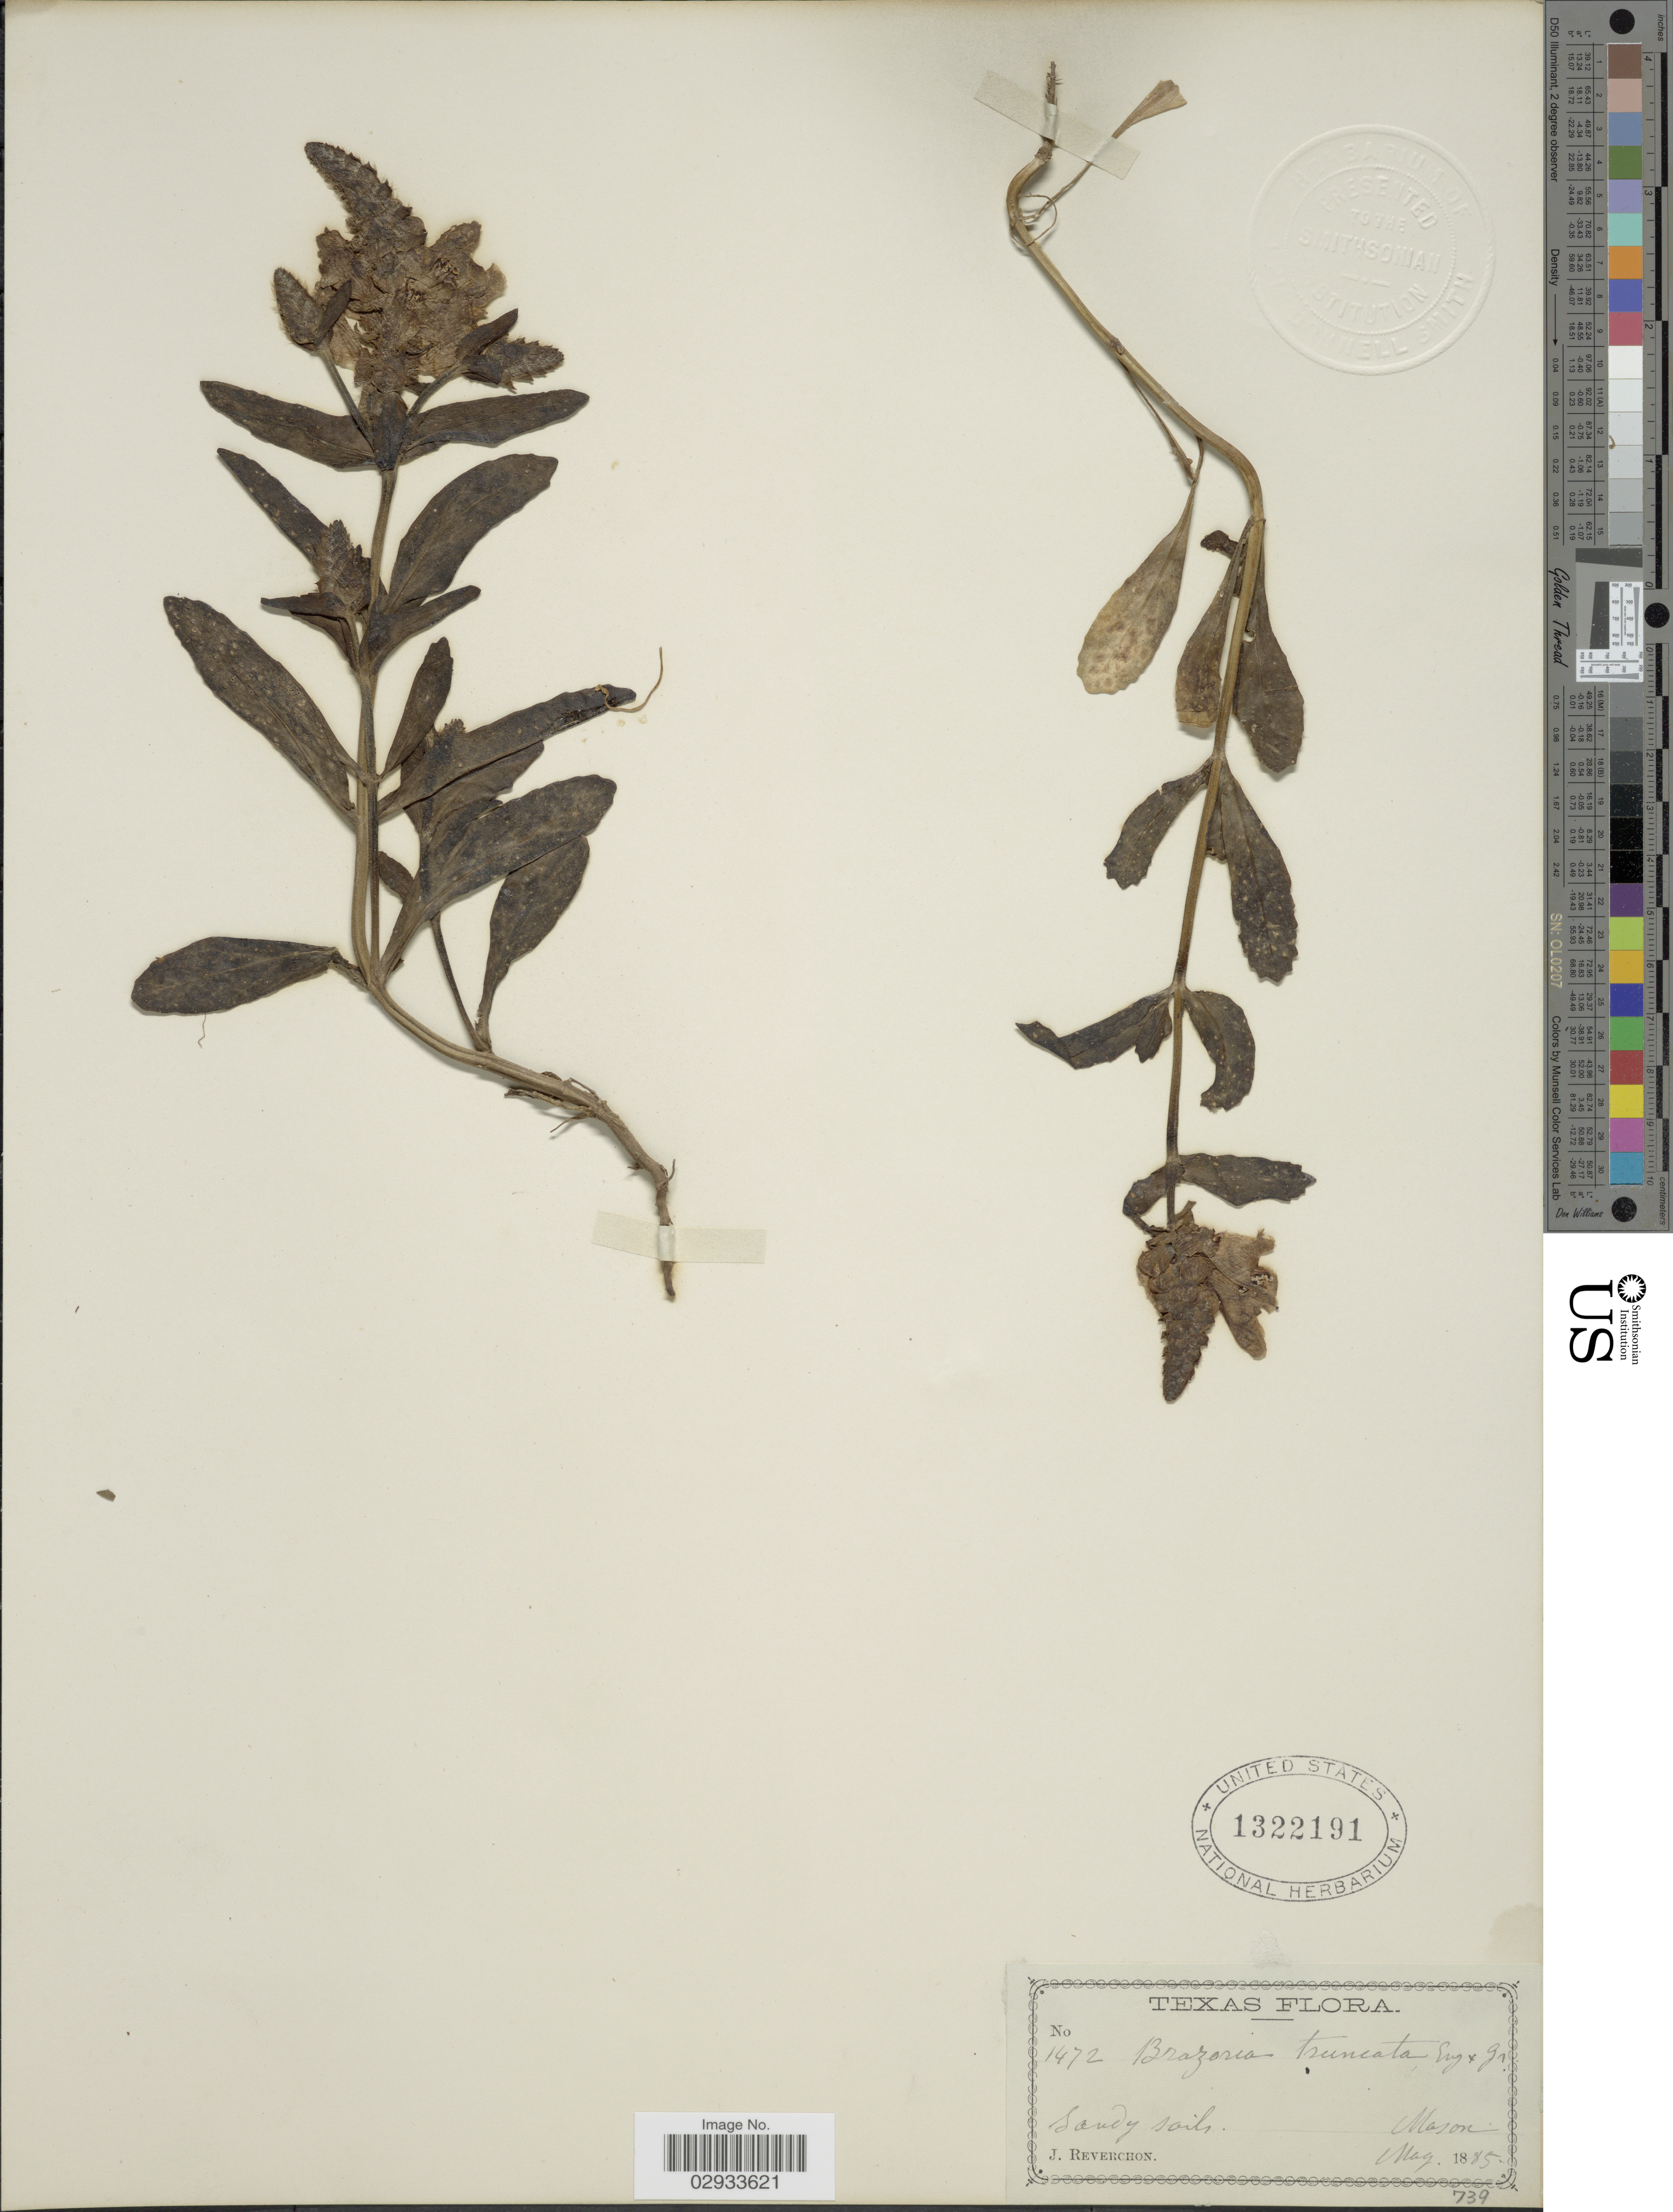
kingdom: Plantae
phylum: Tracheophyta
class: Magnoliopsida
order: Lamiales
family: Lamiaceae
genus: Brazoria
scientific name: Brazoria truncata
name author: (Benth.) Engelm. & A. Gray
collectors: J. Reverchon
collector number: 1472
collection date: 1885-05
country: United States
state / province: Texas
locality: Mason.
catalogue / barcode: US 1322191